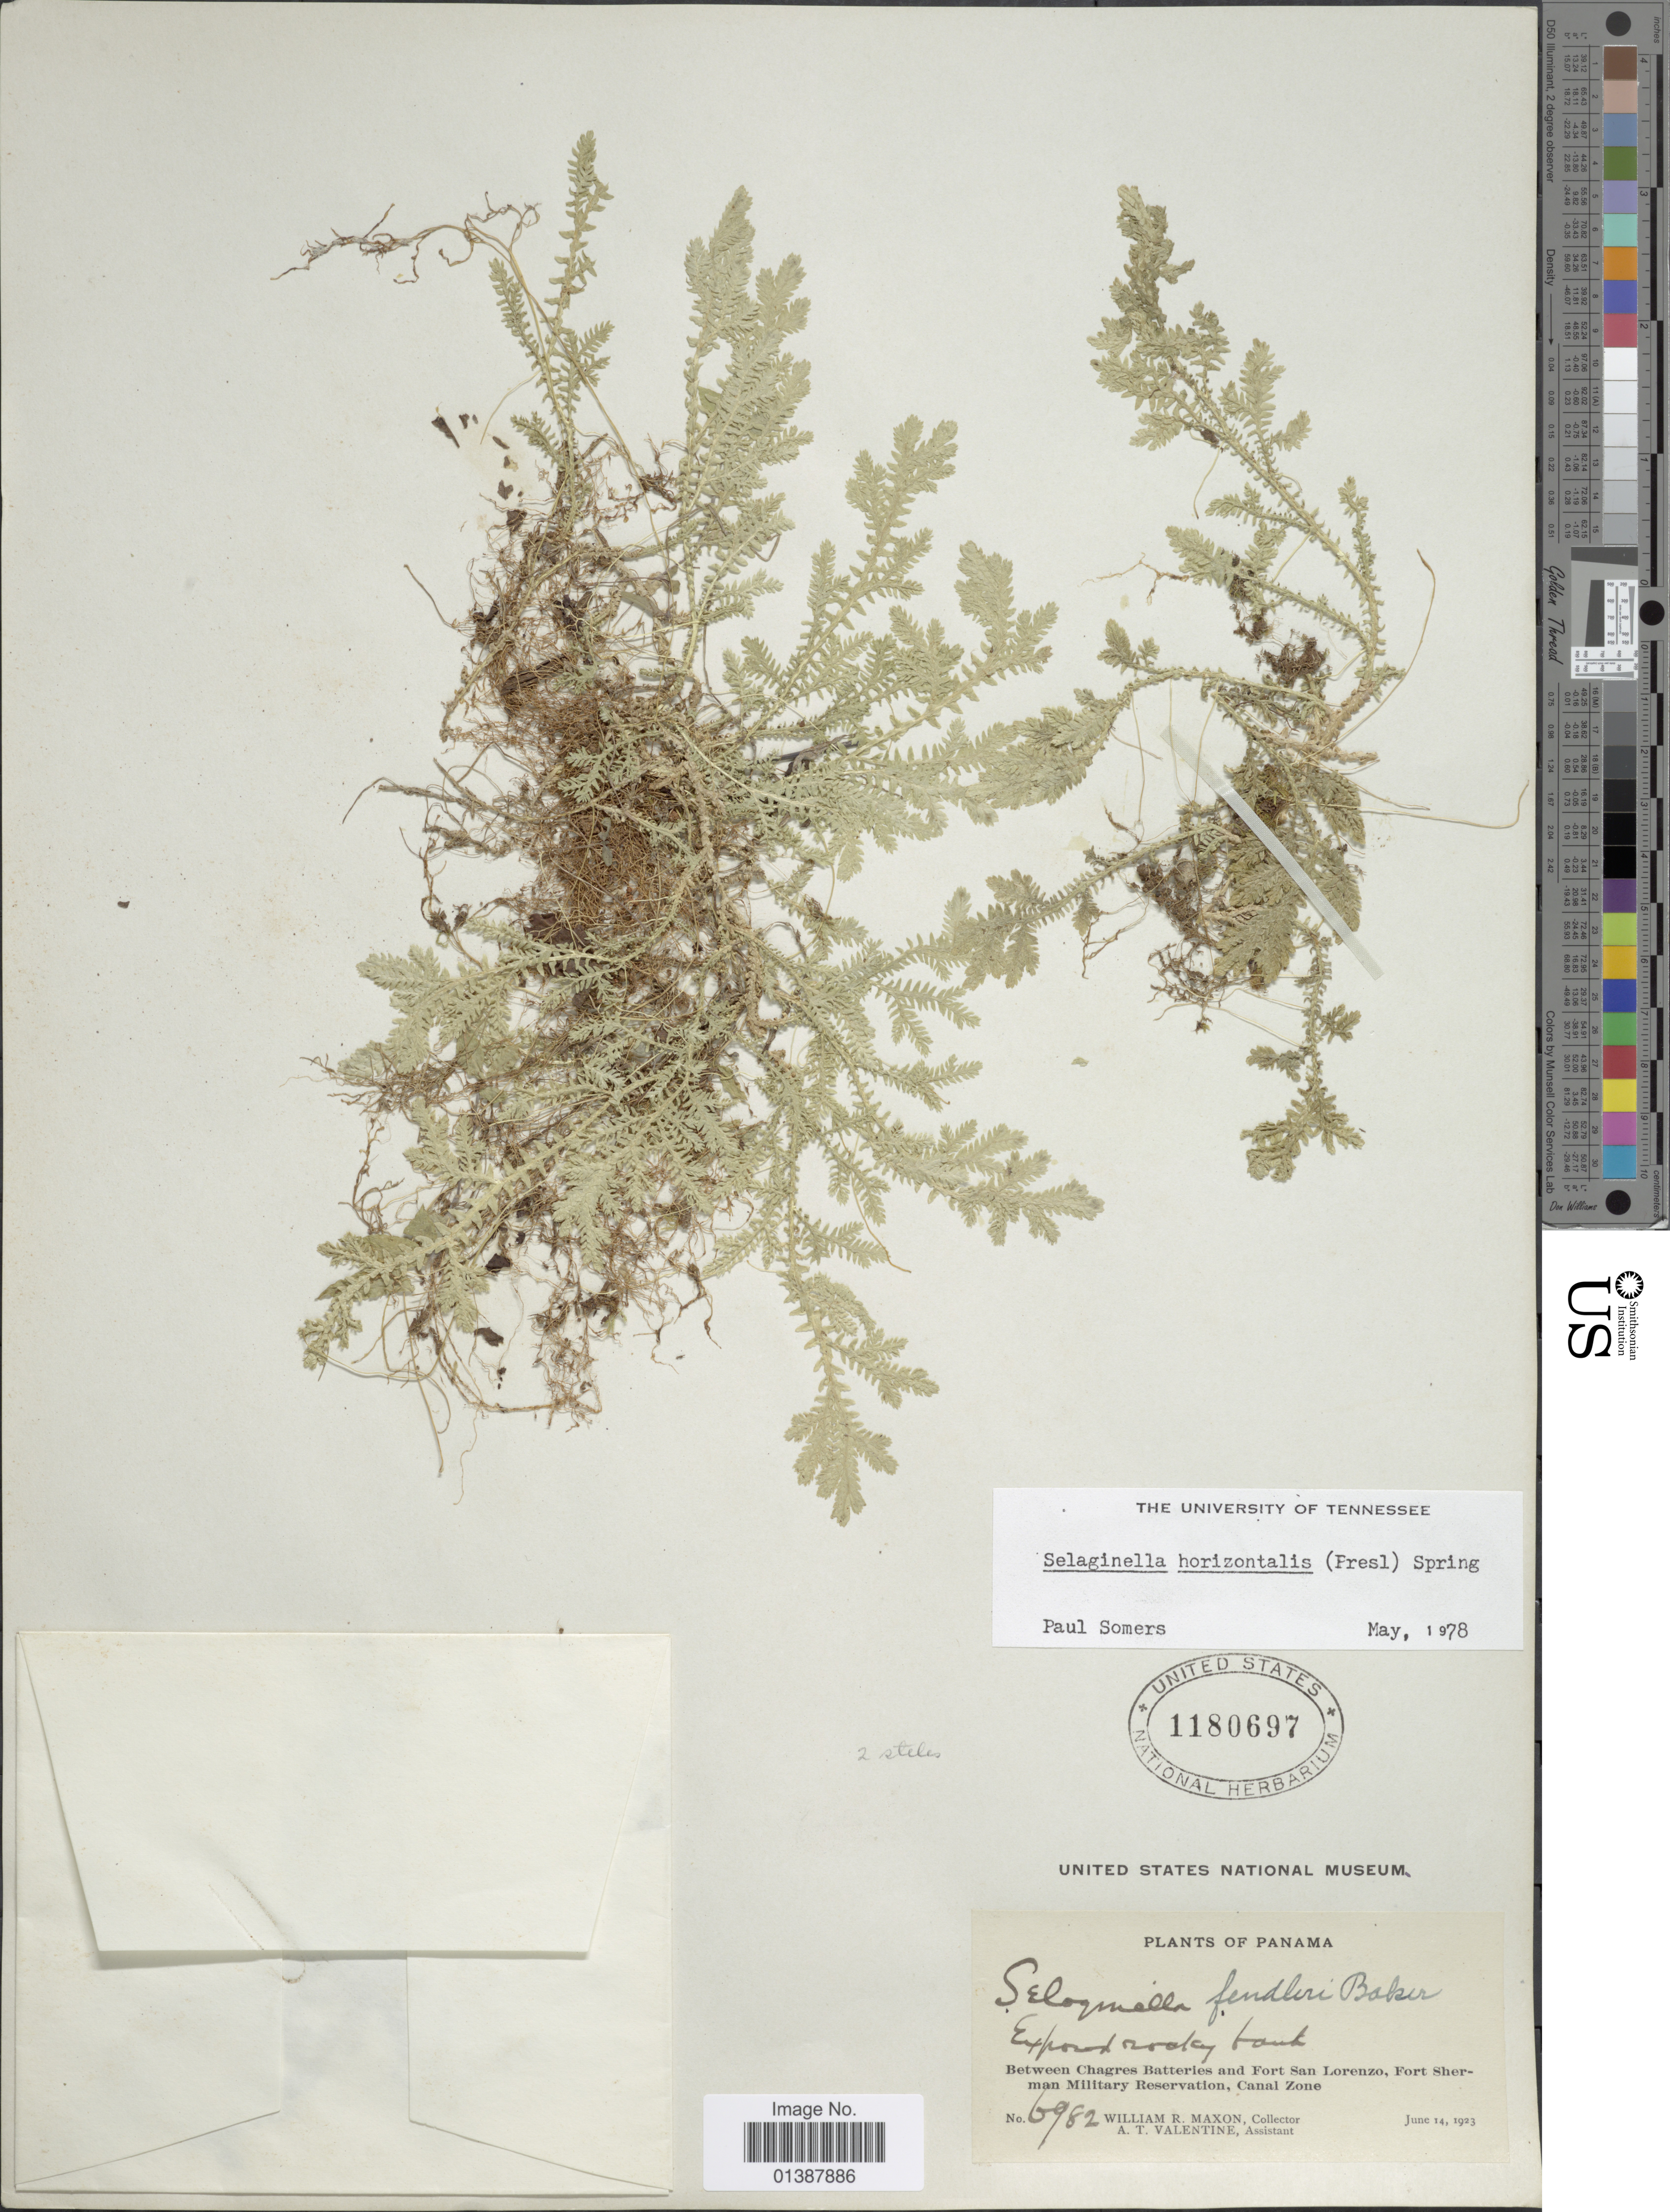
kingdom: Plantae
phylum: Tracheophyta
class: Lycopodiopsida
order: Selaginellales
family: Selaginellaceae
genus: Selaginella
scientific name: Selaginella horizontalis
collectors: W. R. Maxon & A. Valentine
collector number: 6982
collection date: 1923-06-14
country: Panama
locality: Between Chagres Batteries and Fort San Lorenzo, Fort Sherman Military Reservation, Canal Zone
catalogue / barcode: US 1180697